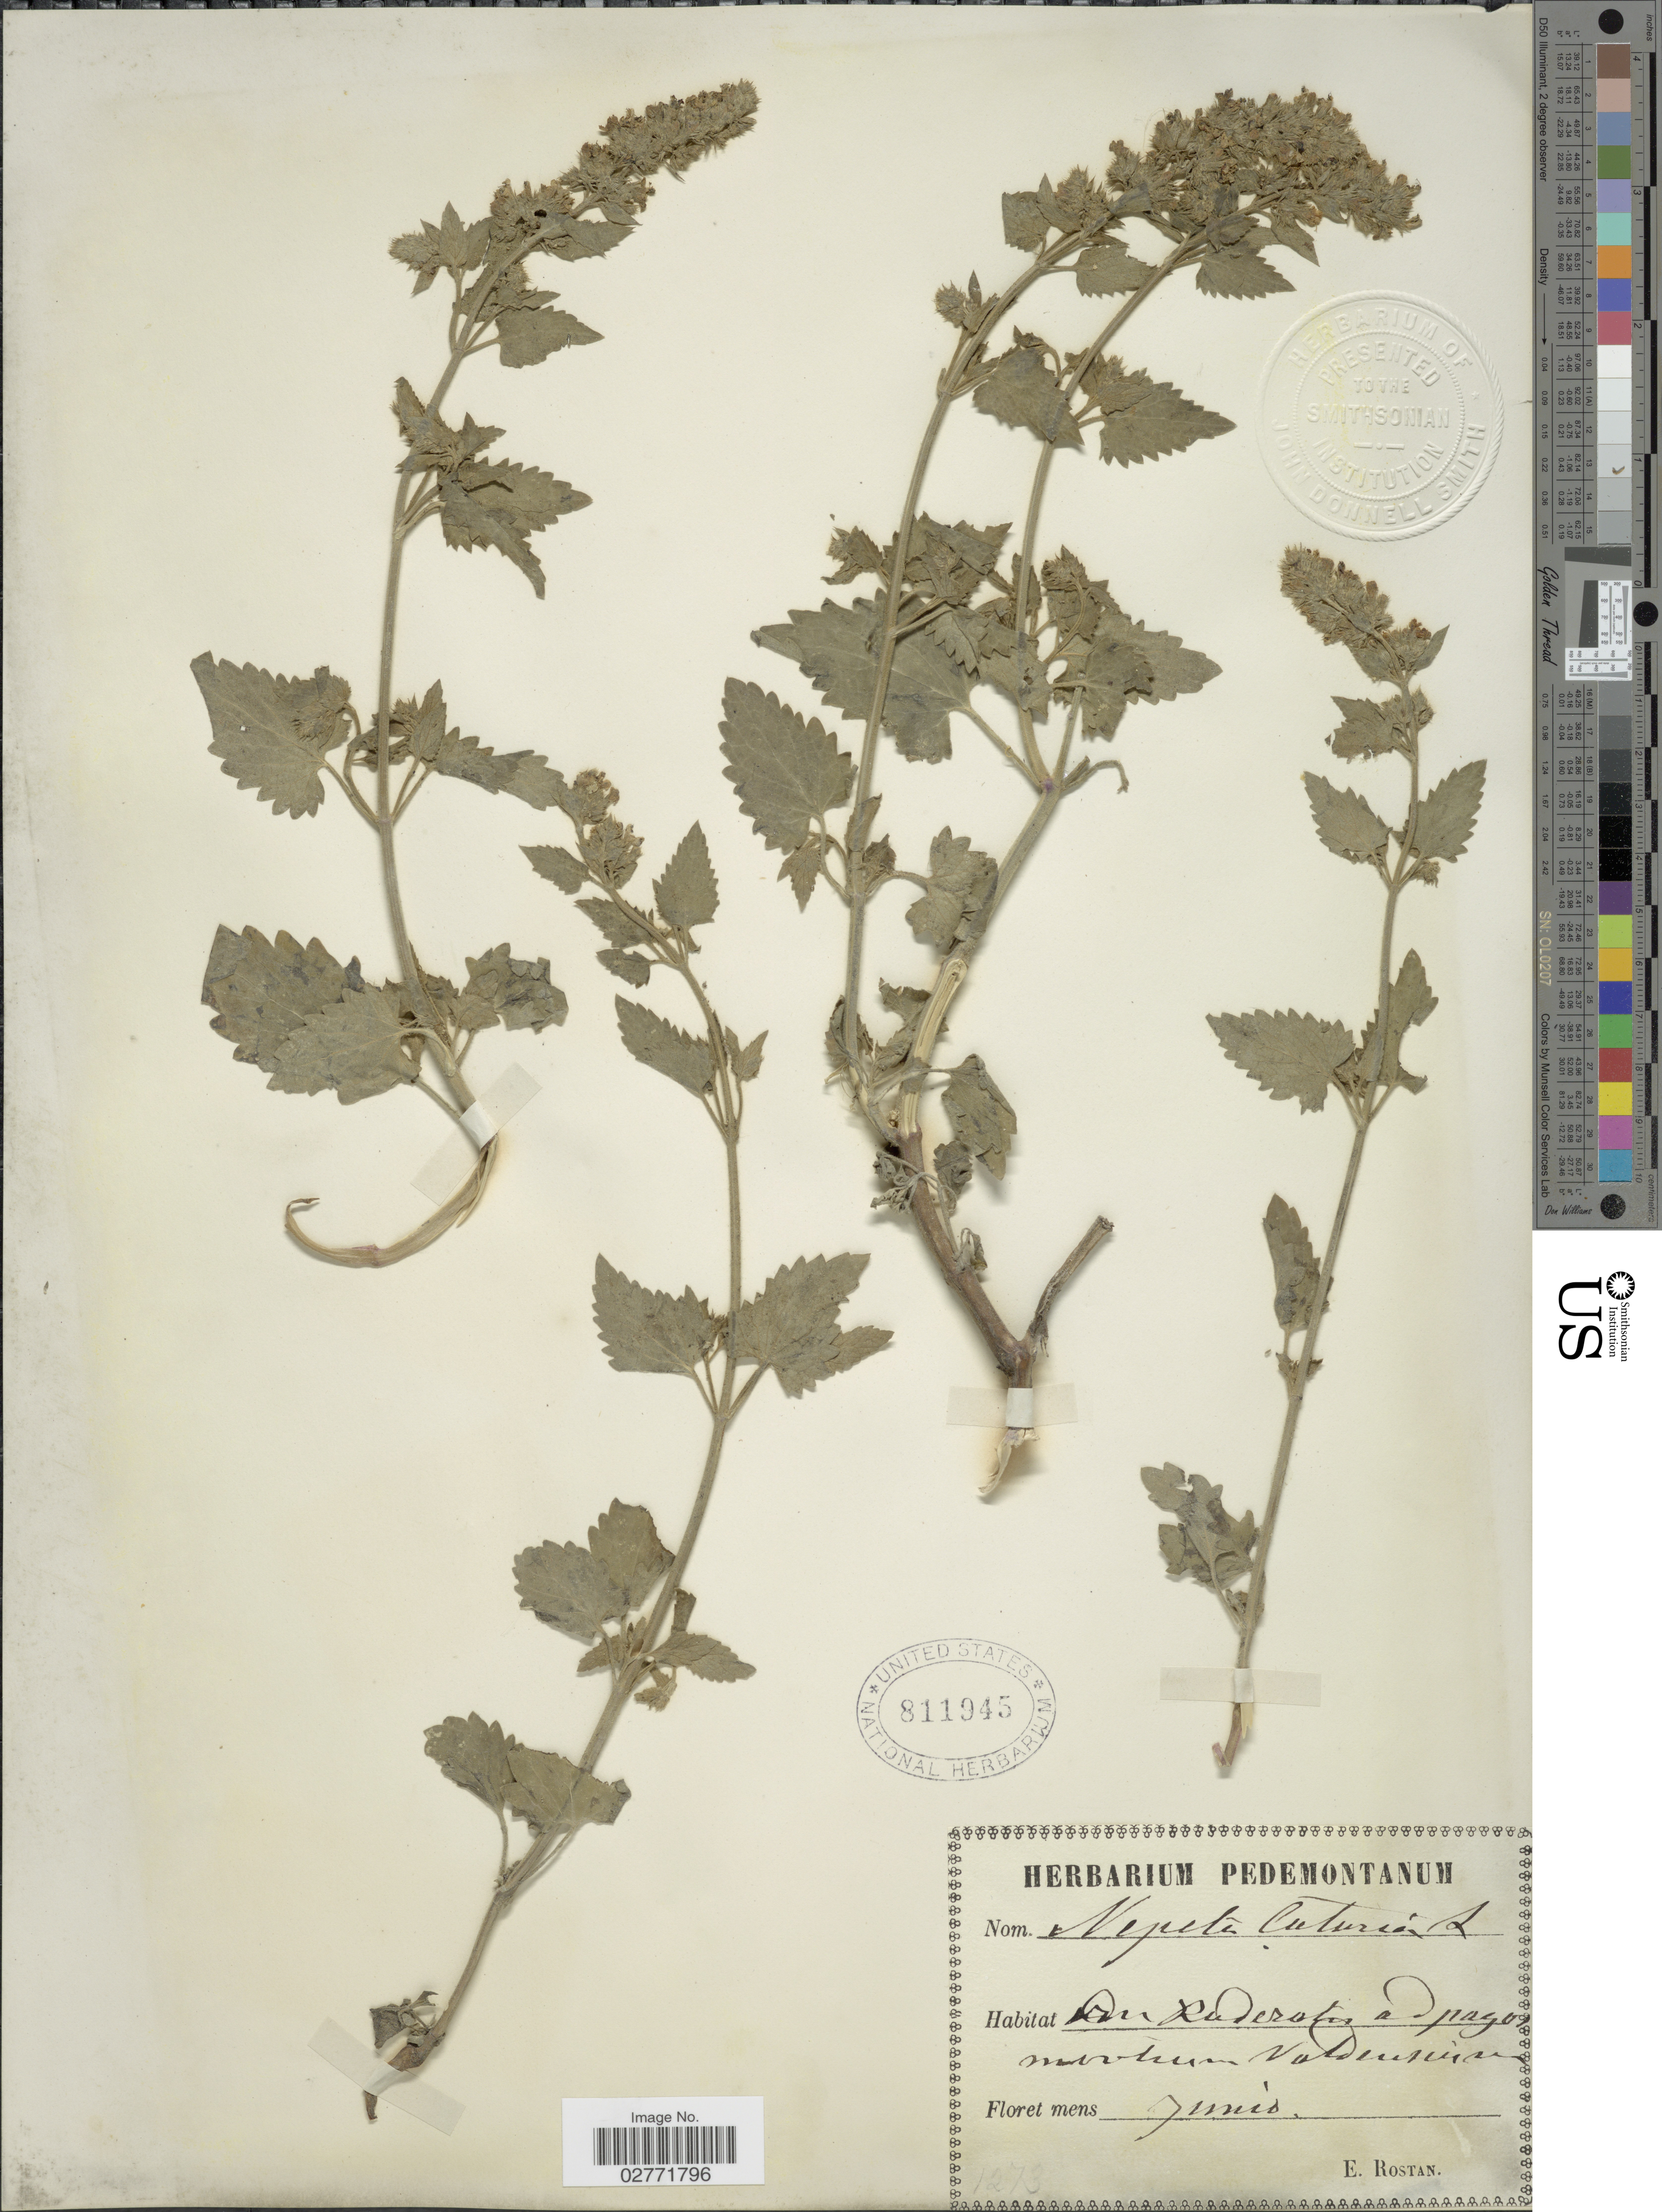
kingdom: Plantae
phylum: Tracheophyta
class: Magnoliopsida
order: Lamiales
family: Lamiaceae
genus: Nepeta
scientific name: Nepeta cataria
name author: L.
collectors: E. Rostan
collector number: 1273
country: Italy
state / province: Piedmont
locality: In Ruderalis ad pagos montium Valdeseissen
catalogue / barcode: US 811945